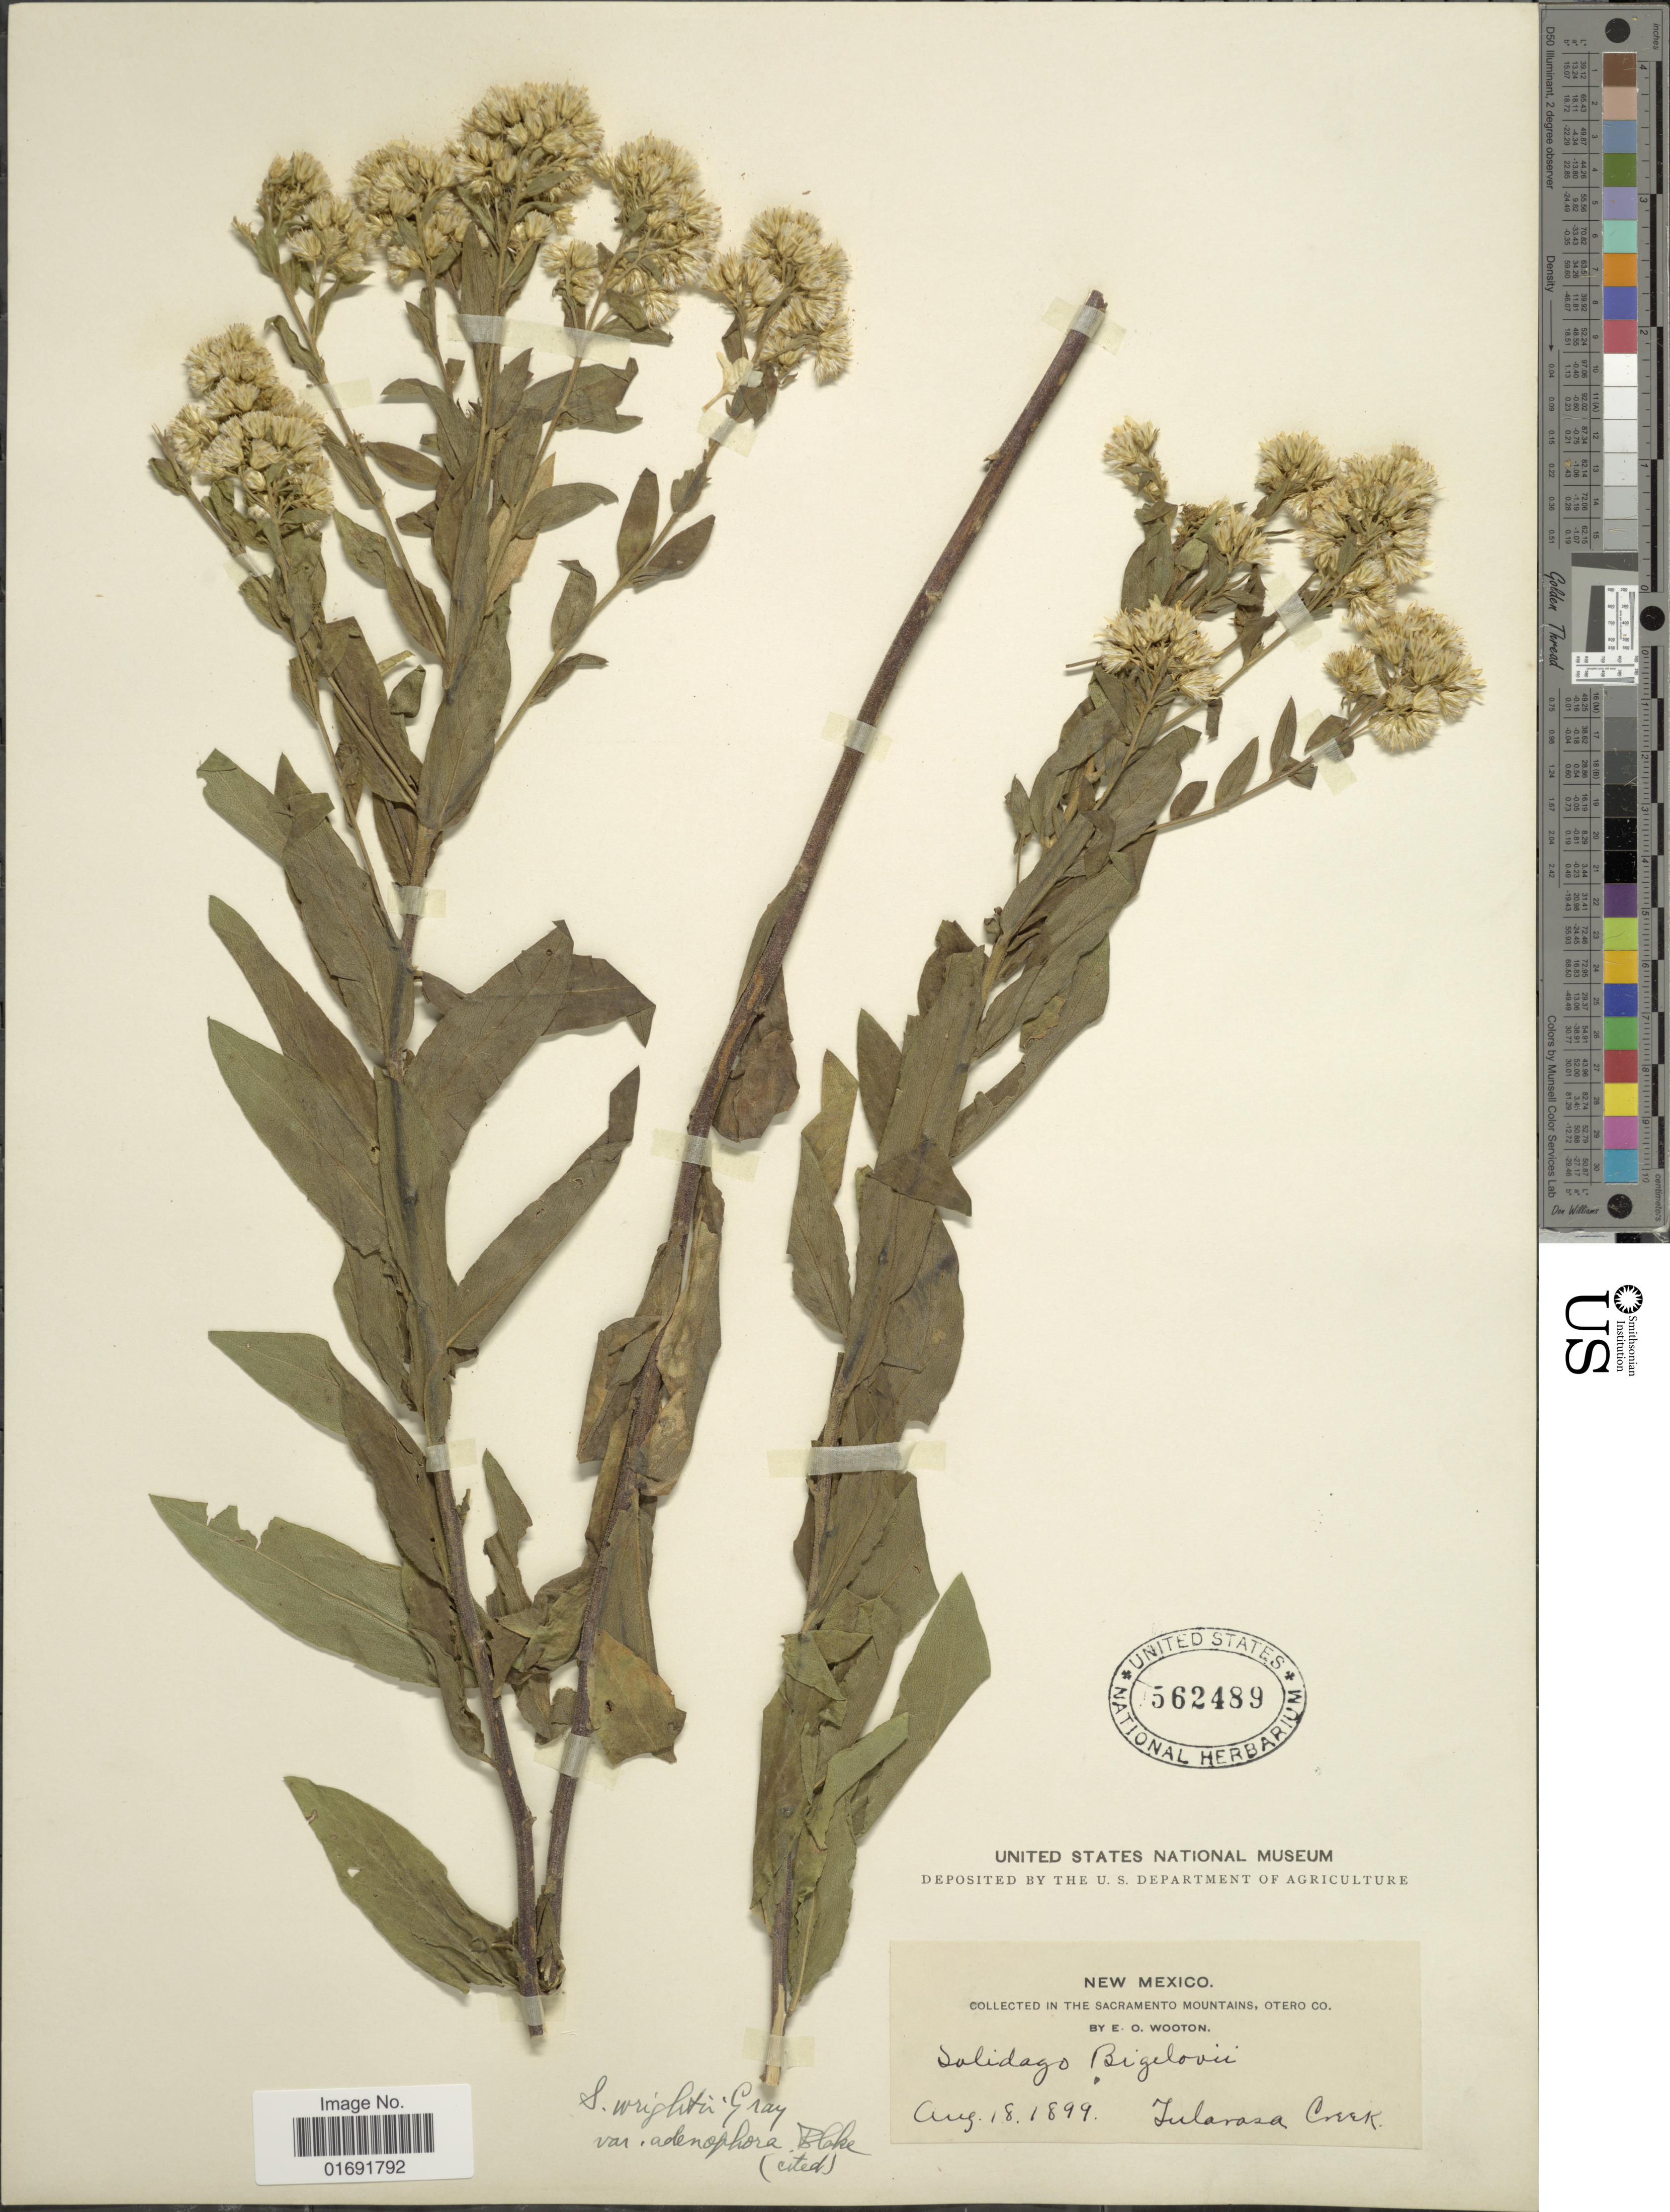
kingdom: Plantae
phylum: Tracheophyta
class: Magnoliopsida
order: Asterales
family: Asteraceae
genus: Solidago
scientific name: Solidago wrightii var. adenophora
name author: S.F. Blake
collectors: E. O. Wooton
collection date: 1899-08-18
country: United States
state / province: New Mexico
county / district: Otero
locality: Sacramento Mountains, Tularosa Creek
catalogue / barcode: US 562489